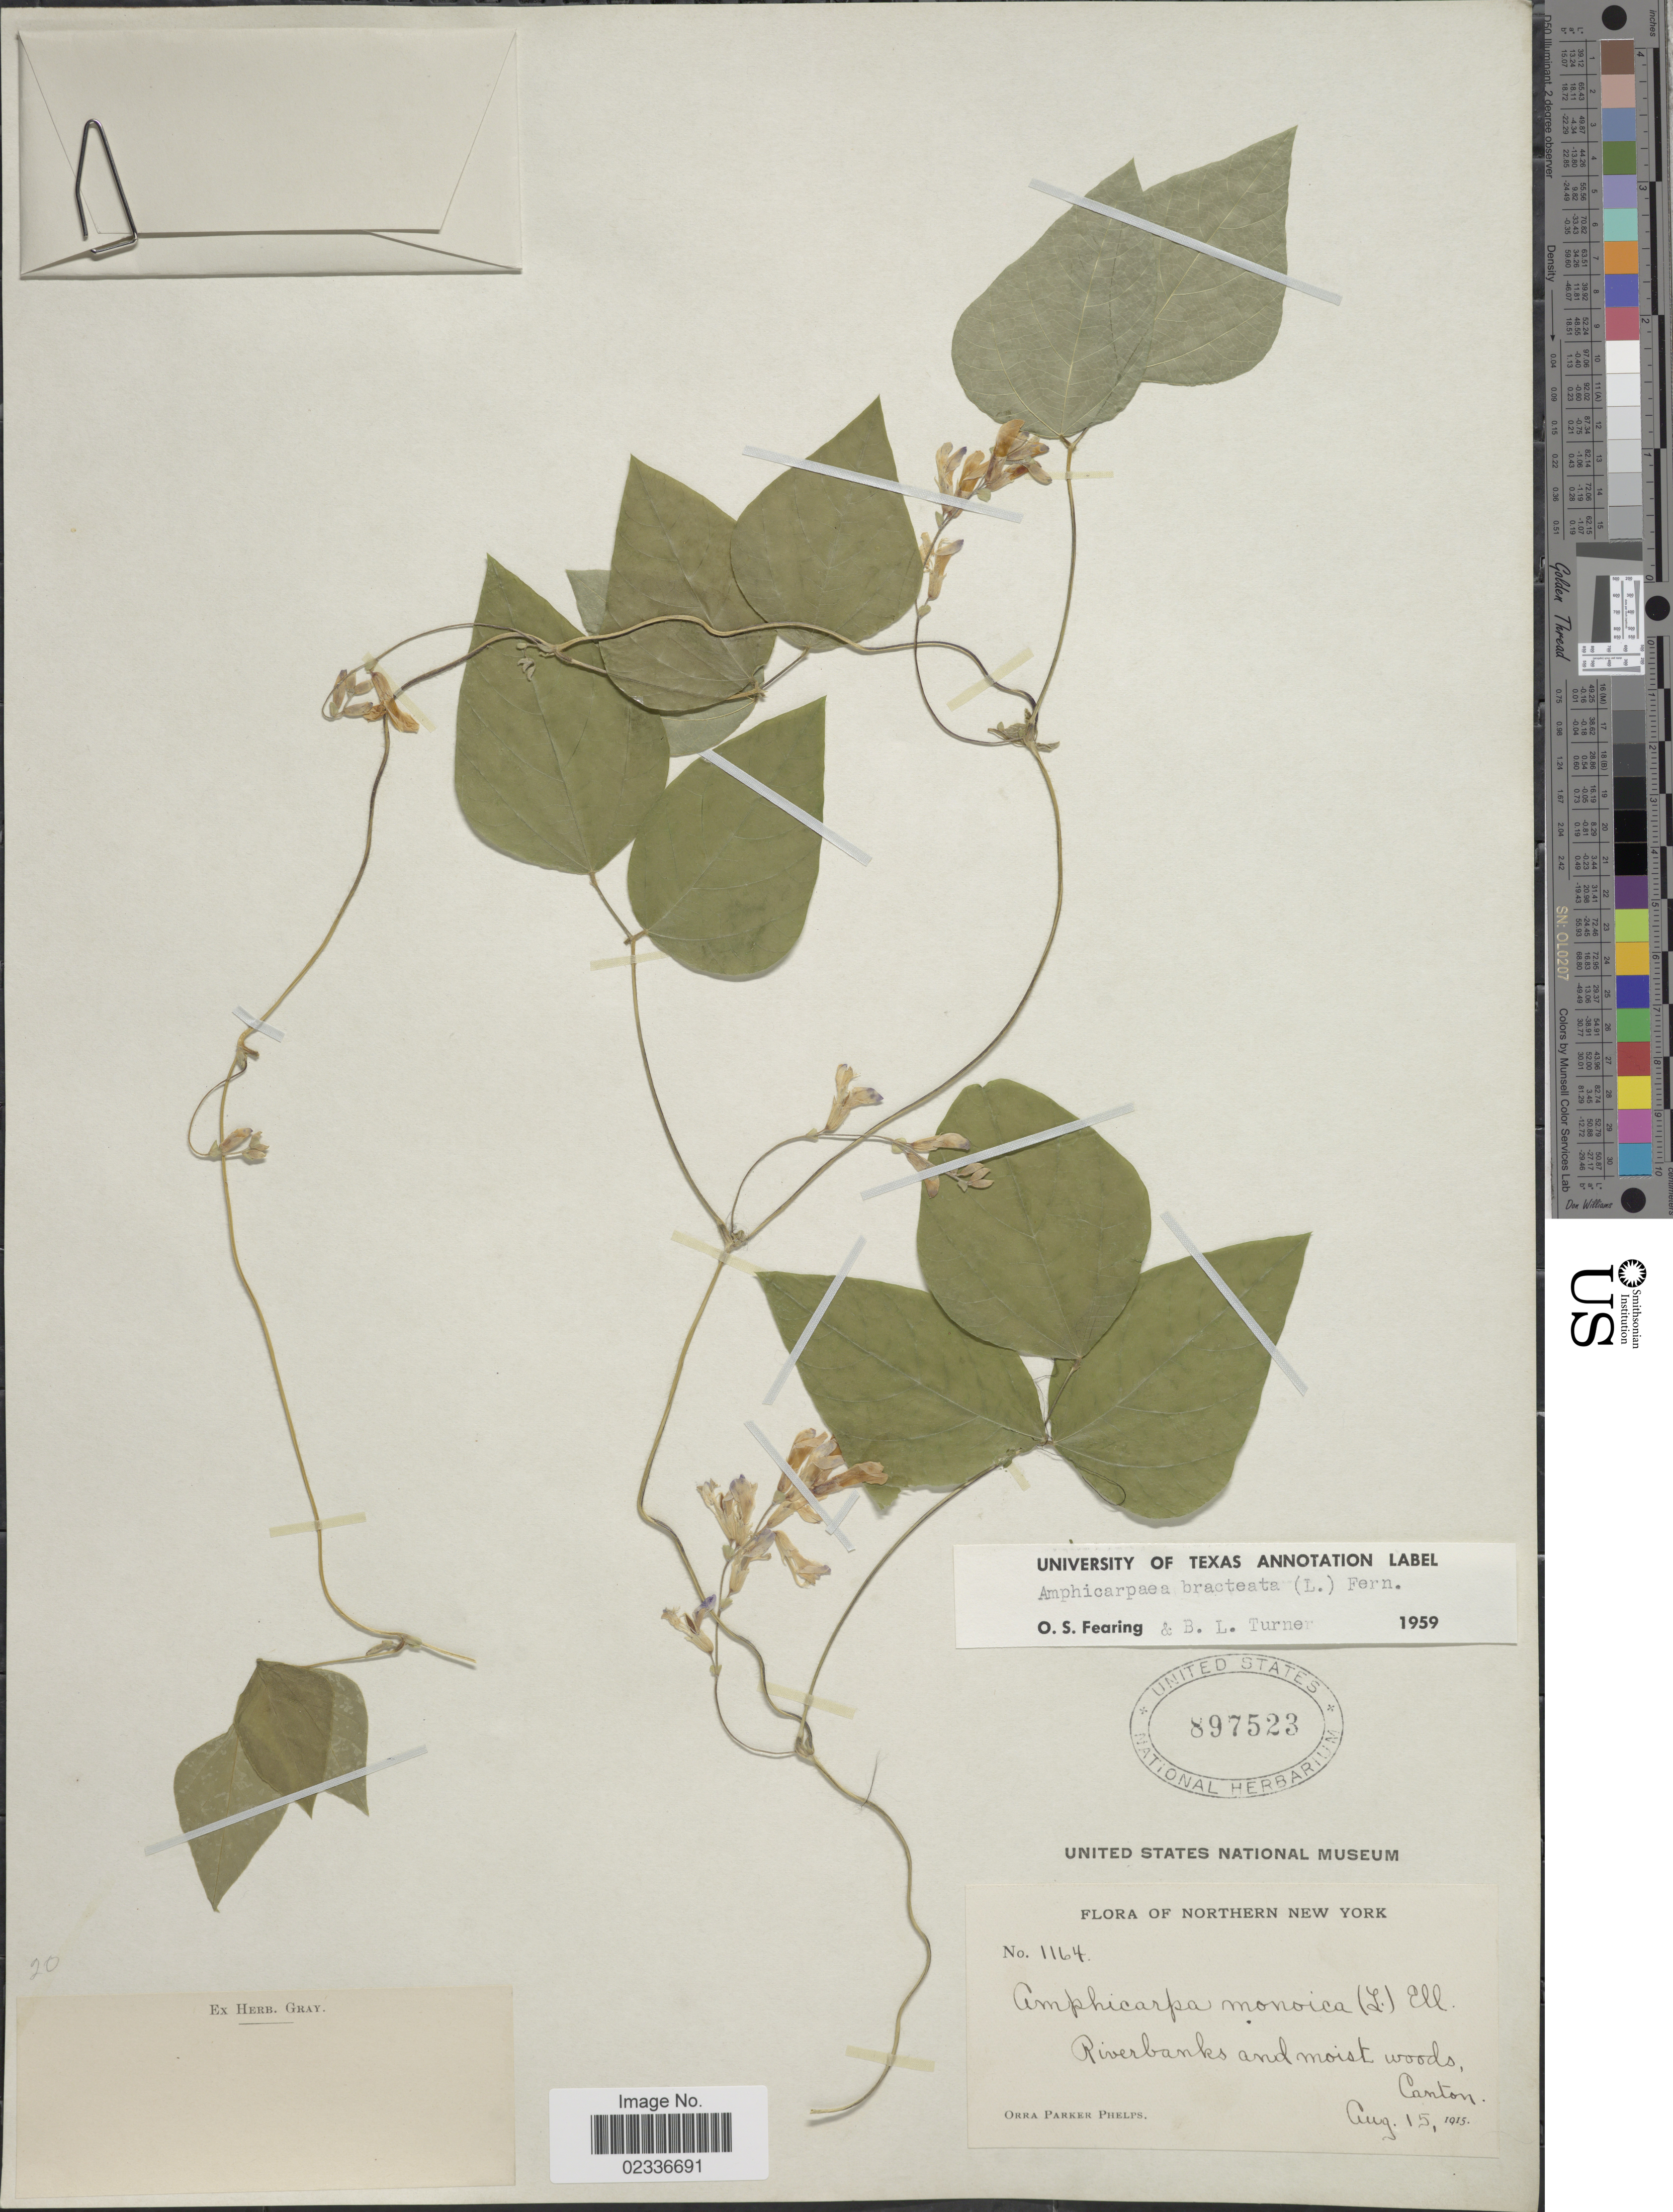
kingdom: Plantae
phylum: Tracheophyta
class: Magnoliopsida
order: Fabales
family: Fabaceae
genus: Amphicarpaea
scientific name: Amphicarpaea bracteata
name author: (L.) Fernald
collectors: O. P. Phelps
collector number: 1164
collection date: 1915-08-15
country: United States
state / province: New York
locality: Northern New York, riverbanks and moist woods, Canton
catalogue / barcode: US 897523